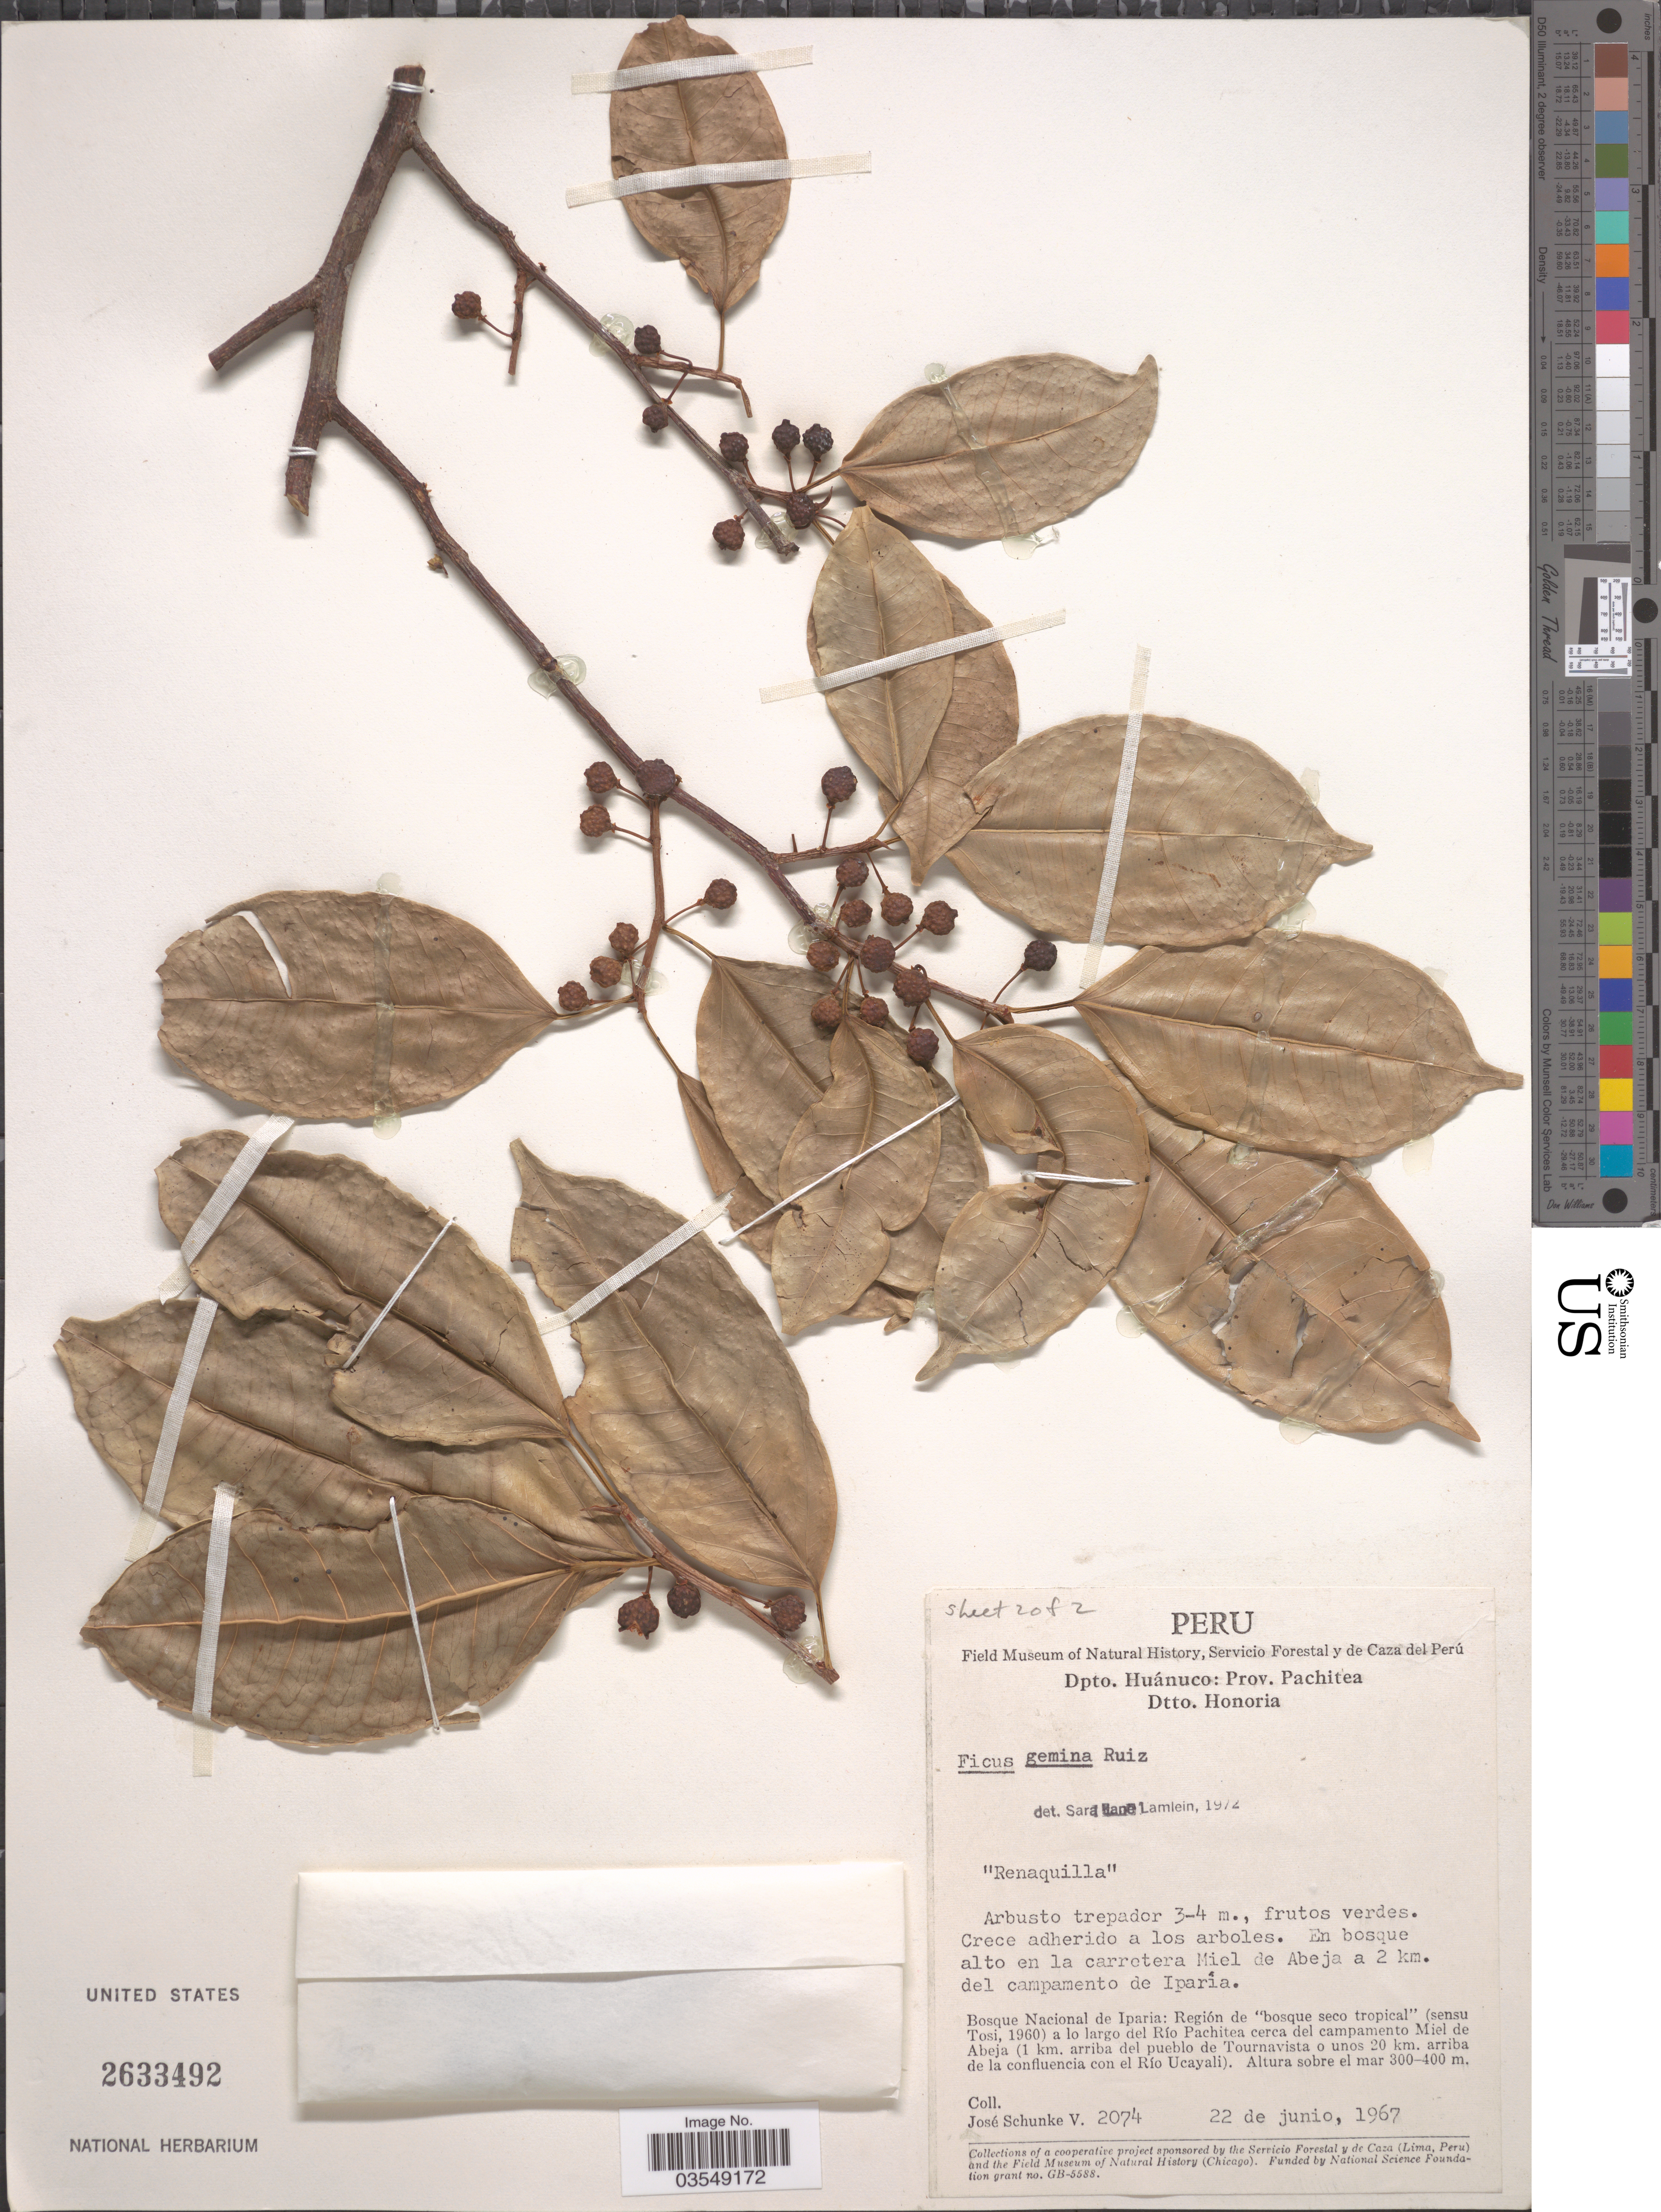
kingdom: Plantae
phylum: Tracheophyta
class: Magnoliopsida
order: Rosales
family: Moraceae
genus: Ficus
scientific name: Ficus pertusa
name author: L. f.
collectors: J. Schunke Vigo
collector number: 2074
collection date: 1967-06-22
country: Peru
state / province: Huánuco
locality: Dpto. Huánuco: Prov. Pachitea, Dtto. Honoria. En bosque alto en la carretera Miel de Abeja a 2 km. del campamento de Iparía. Bosque Nacional de Iparia: Región de "bosque seco tropical" (sensu Tosi, 1960) a lo largo del Río Pachitea cerca del campamento Miel de Abeja (1 km. arriba del pueblo de Tournavista o unos 20 km. arriba de la confluencia con el Río Ucayali).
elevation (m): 300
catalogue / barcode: US 2633492